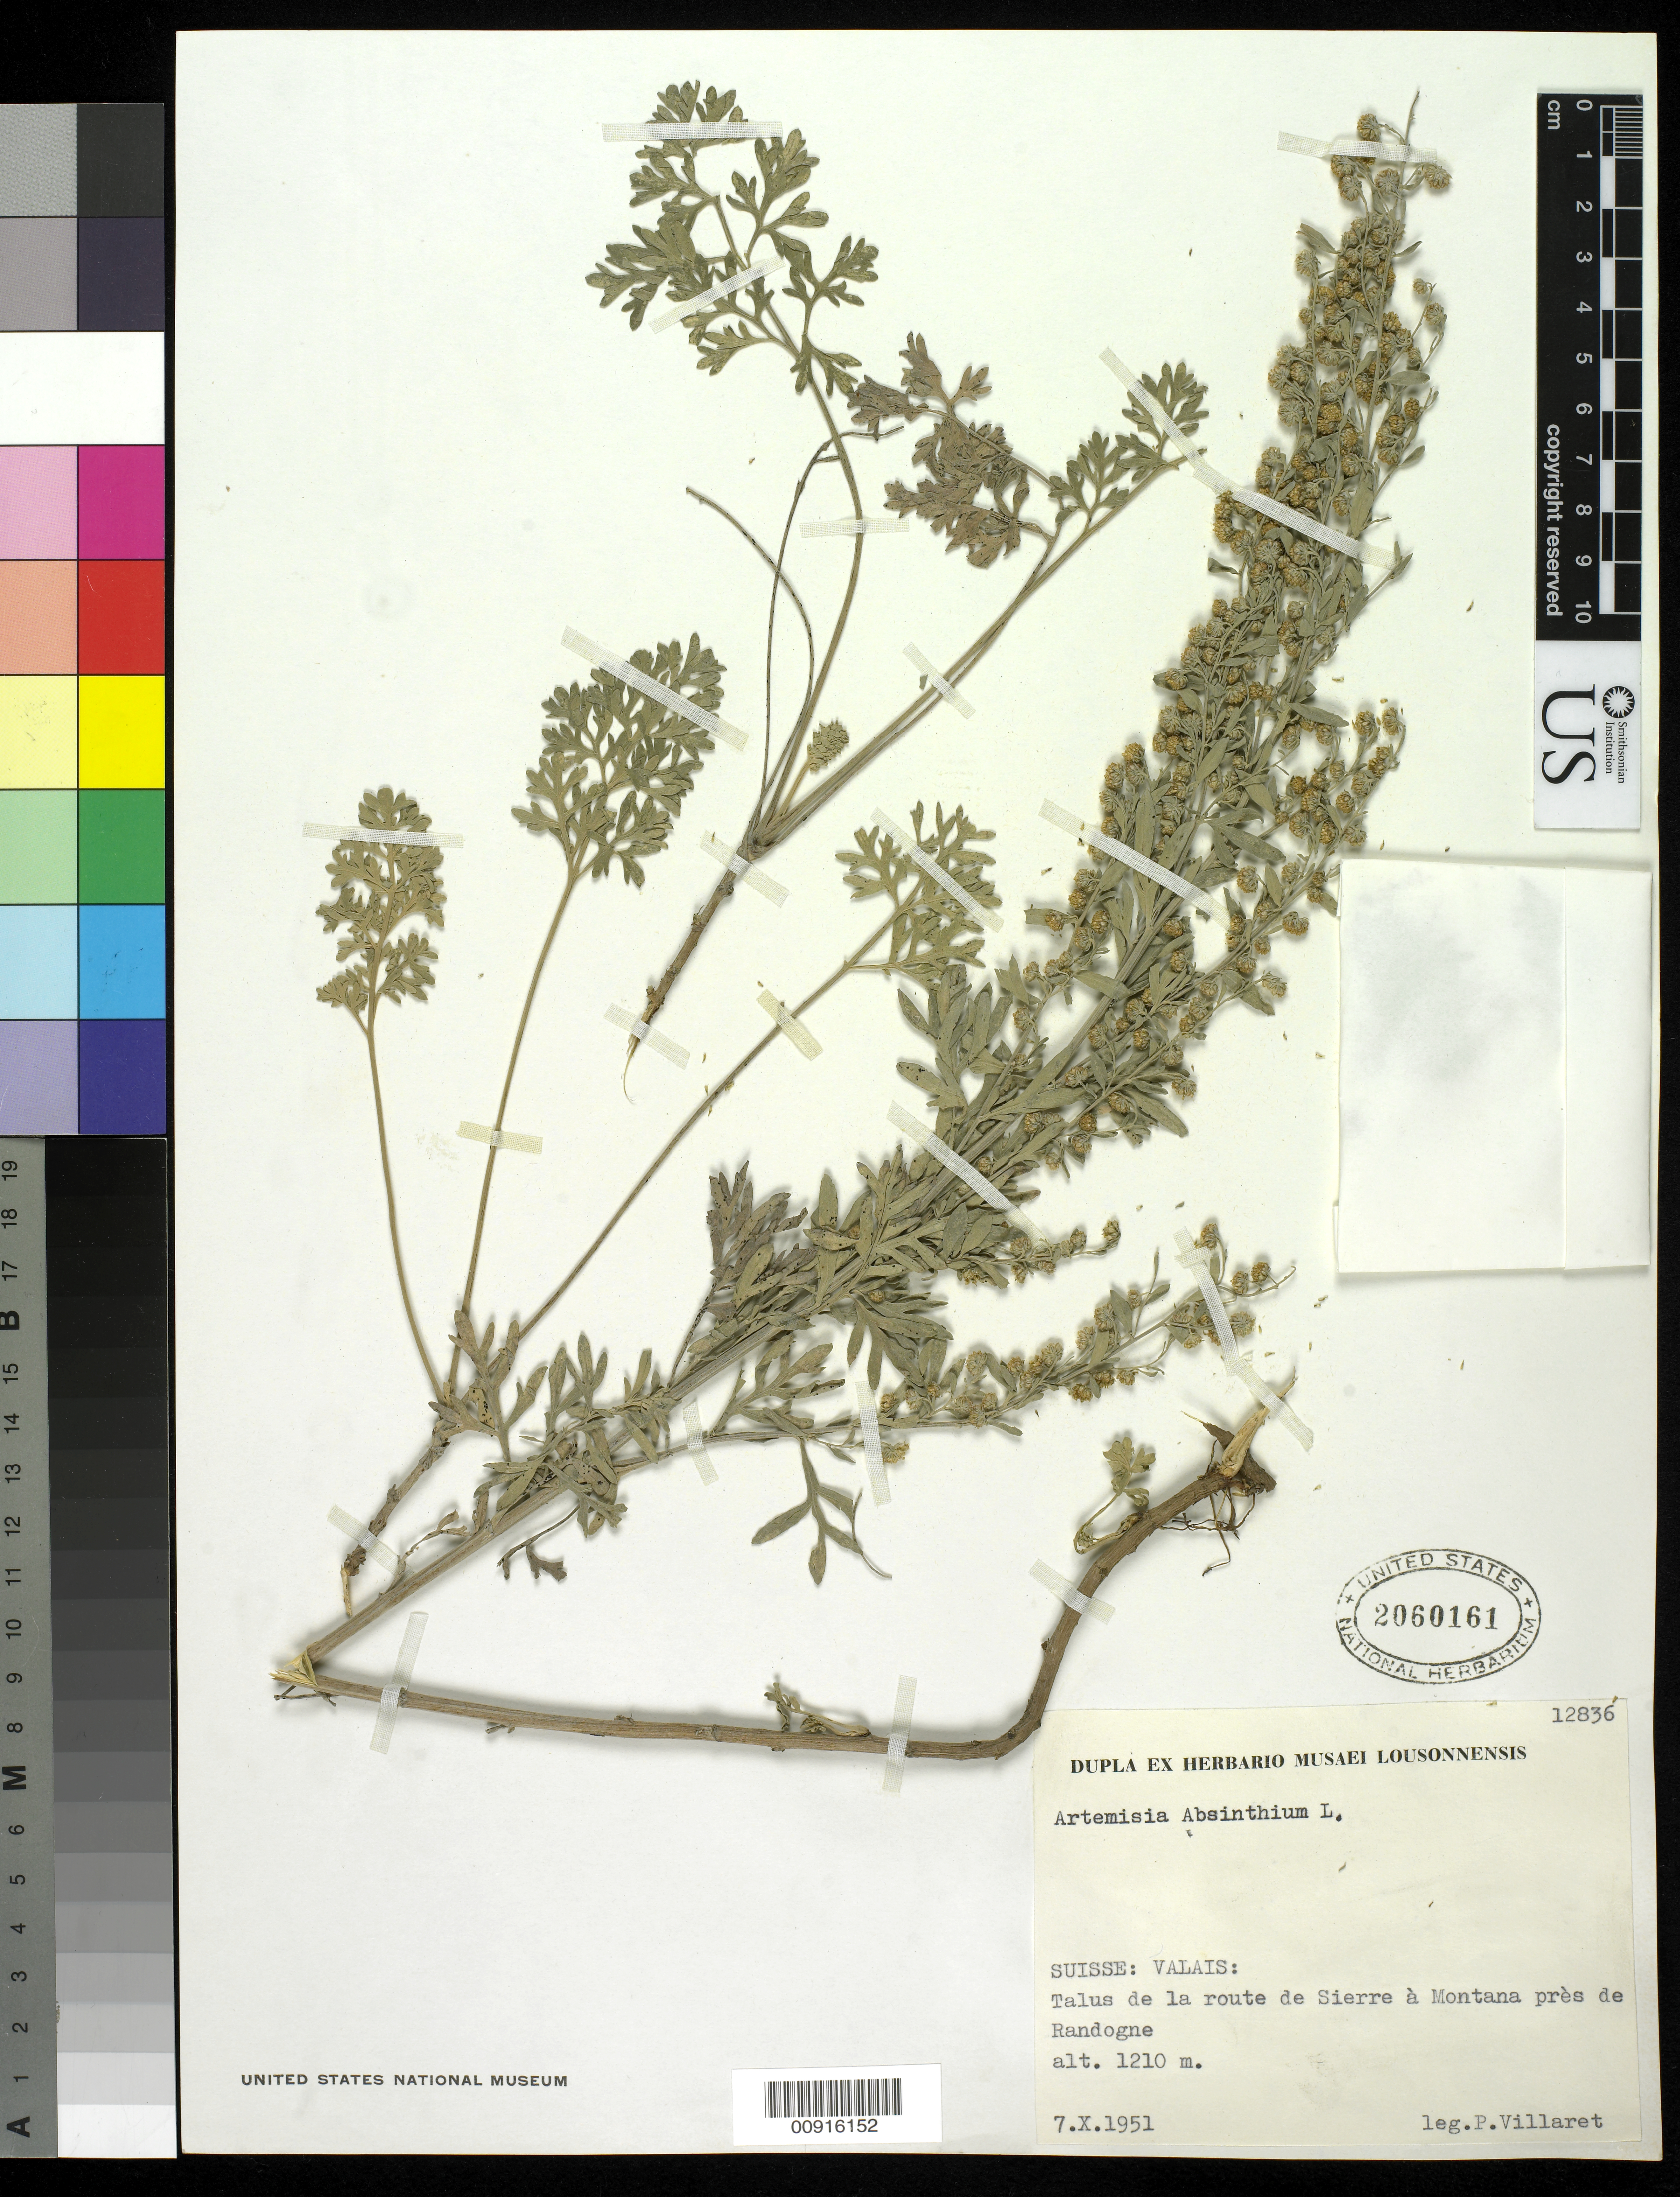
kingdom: Plantae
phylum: Tracheophyta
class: Magnoliopsida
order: Asterales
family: Asteraceae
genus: Artemisia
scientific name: Artemisia absinthium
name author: L.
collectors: P. Villaret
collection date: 1951-10-07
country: Switzerland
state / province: Valais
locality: Talus de la route de Sierre a Montana pres de Randogne, alt. 1210 m.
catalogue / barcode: US 2060161